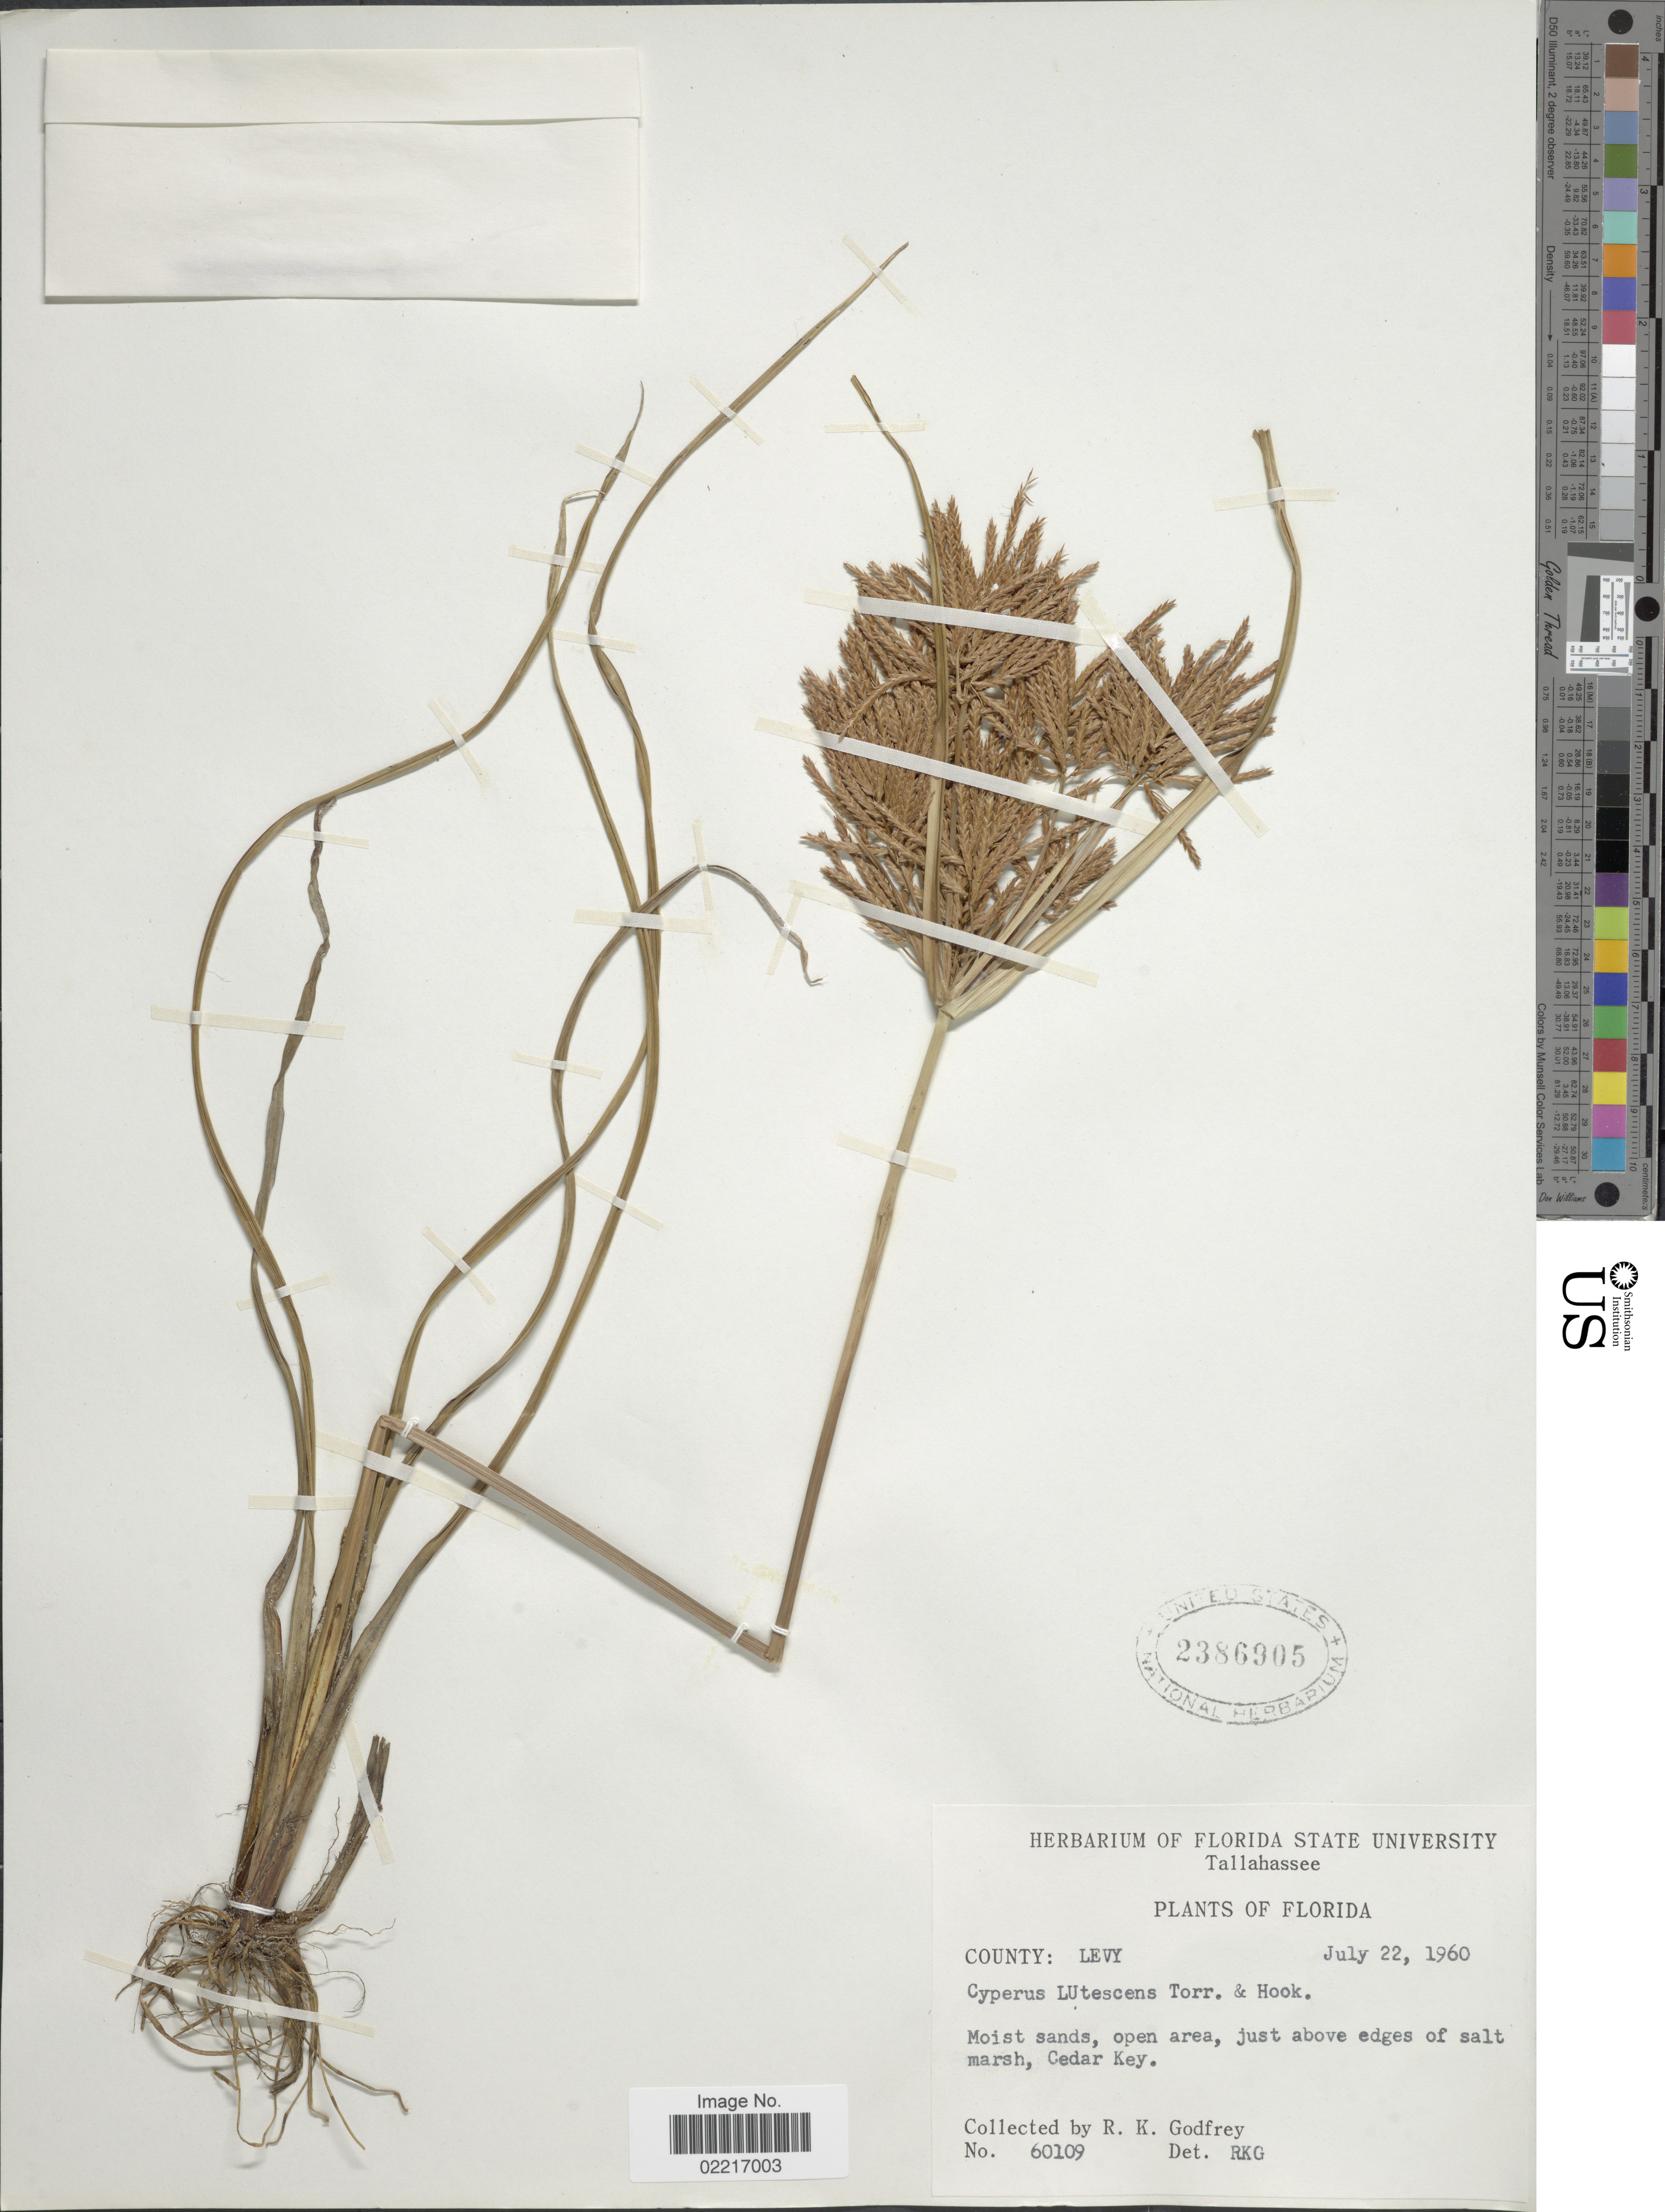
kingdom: Plantae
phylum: Tracheophyta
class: Liliopsida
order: Poales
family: Cyperaceae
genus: Cyperus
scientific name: Cyperus esculentus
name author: L.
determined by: Strong, Mark T., (BOT), Smithsonian Institution - National Museum of Natural History (UNITED STATES)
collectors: R. K. Godfrey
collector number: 60109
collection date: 1960-07-22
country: United States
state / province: Florida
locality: County: Levy, Cedar Key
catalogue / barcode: US 2386905